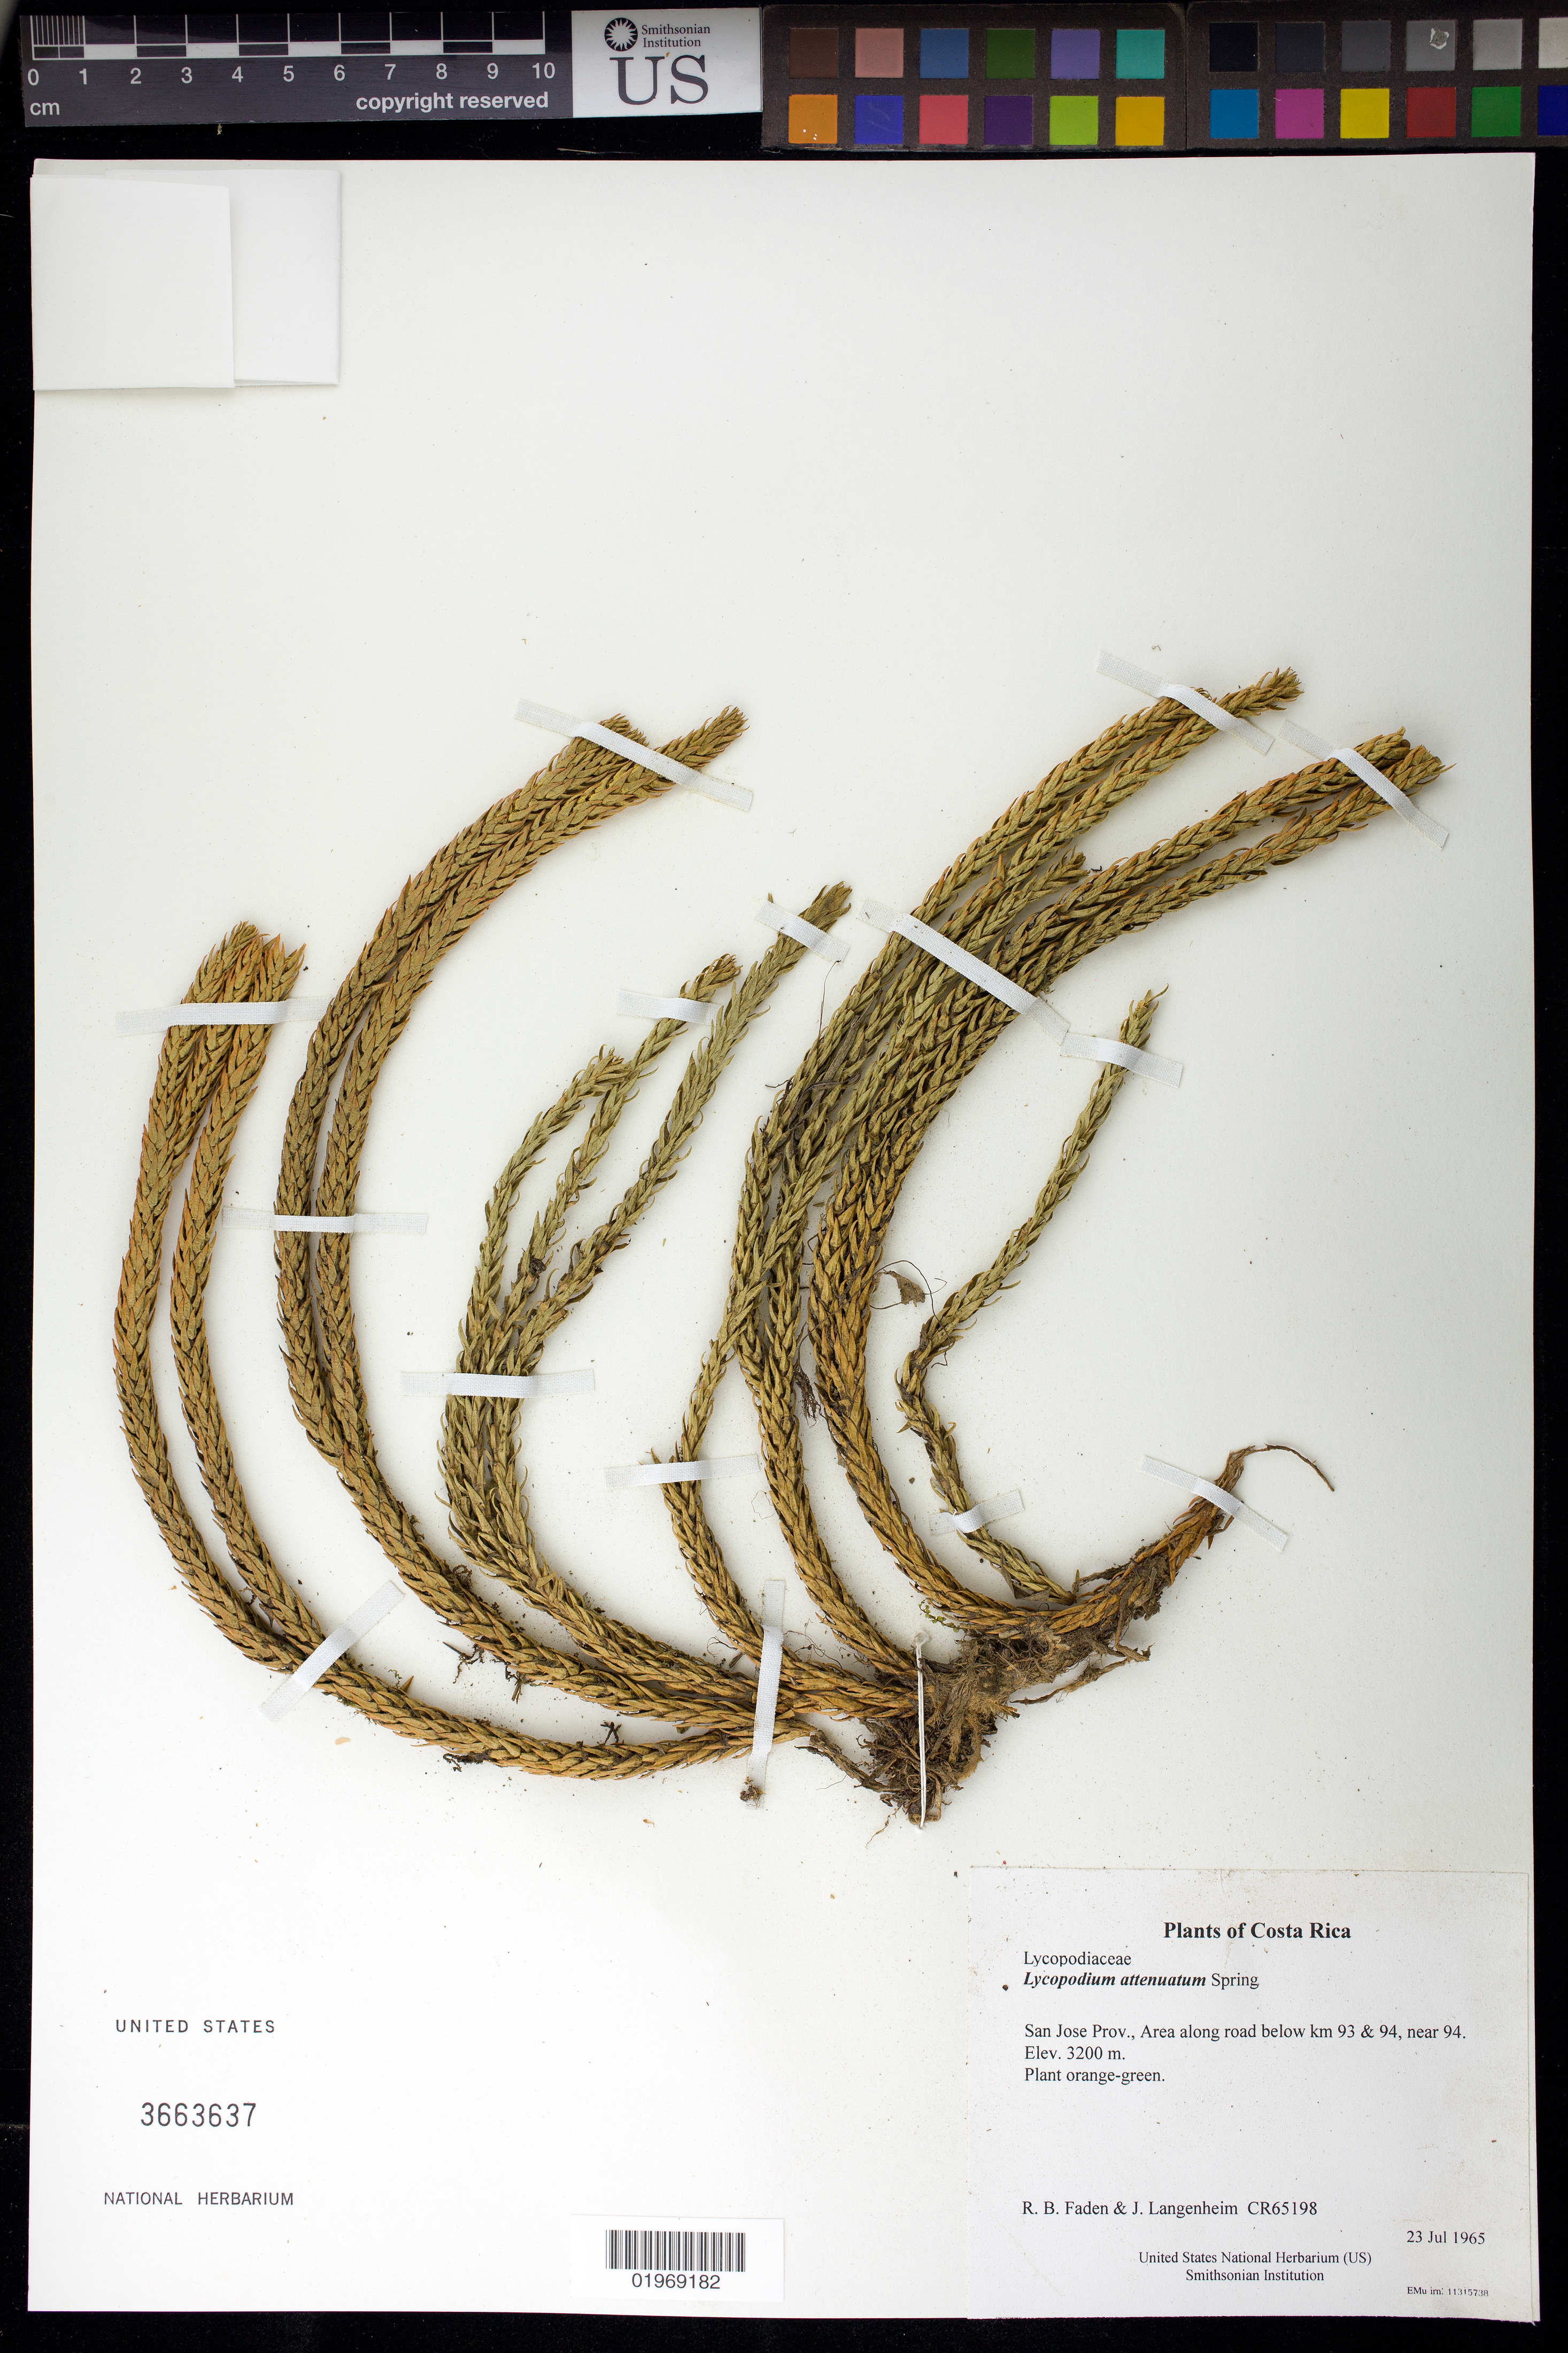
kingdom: Plantae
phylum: Tracheophyta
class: Lycopodiopsida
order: Lycopodiales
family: Lycopodiaceae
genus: Phlegmariurus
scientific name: Phlegmariurus attenuatus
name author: (Spring) B. Øllg.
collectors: R. B. Faden & J. Langenheim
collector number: CR65198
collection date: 1965-07-23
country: Costa Rica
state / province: San Jose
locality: Area along road below km 93 & 94, near 94.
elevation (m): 3200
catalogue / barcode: US 3663637